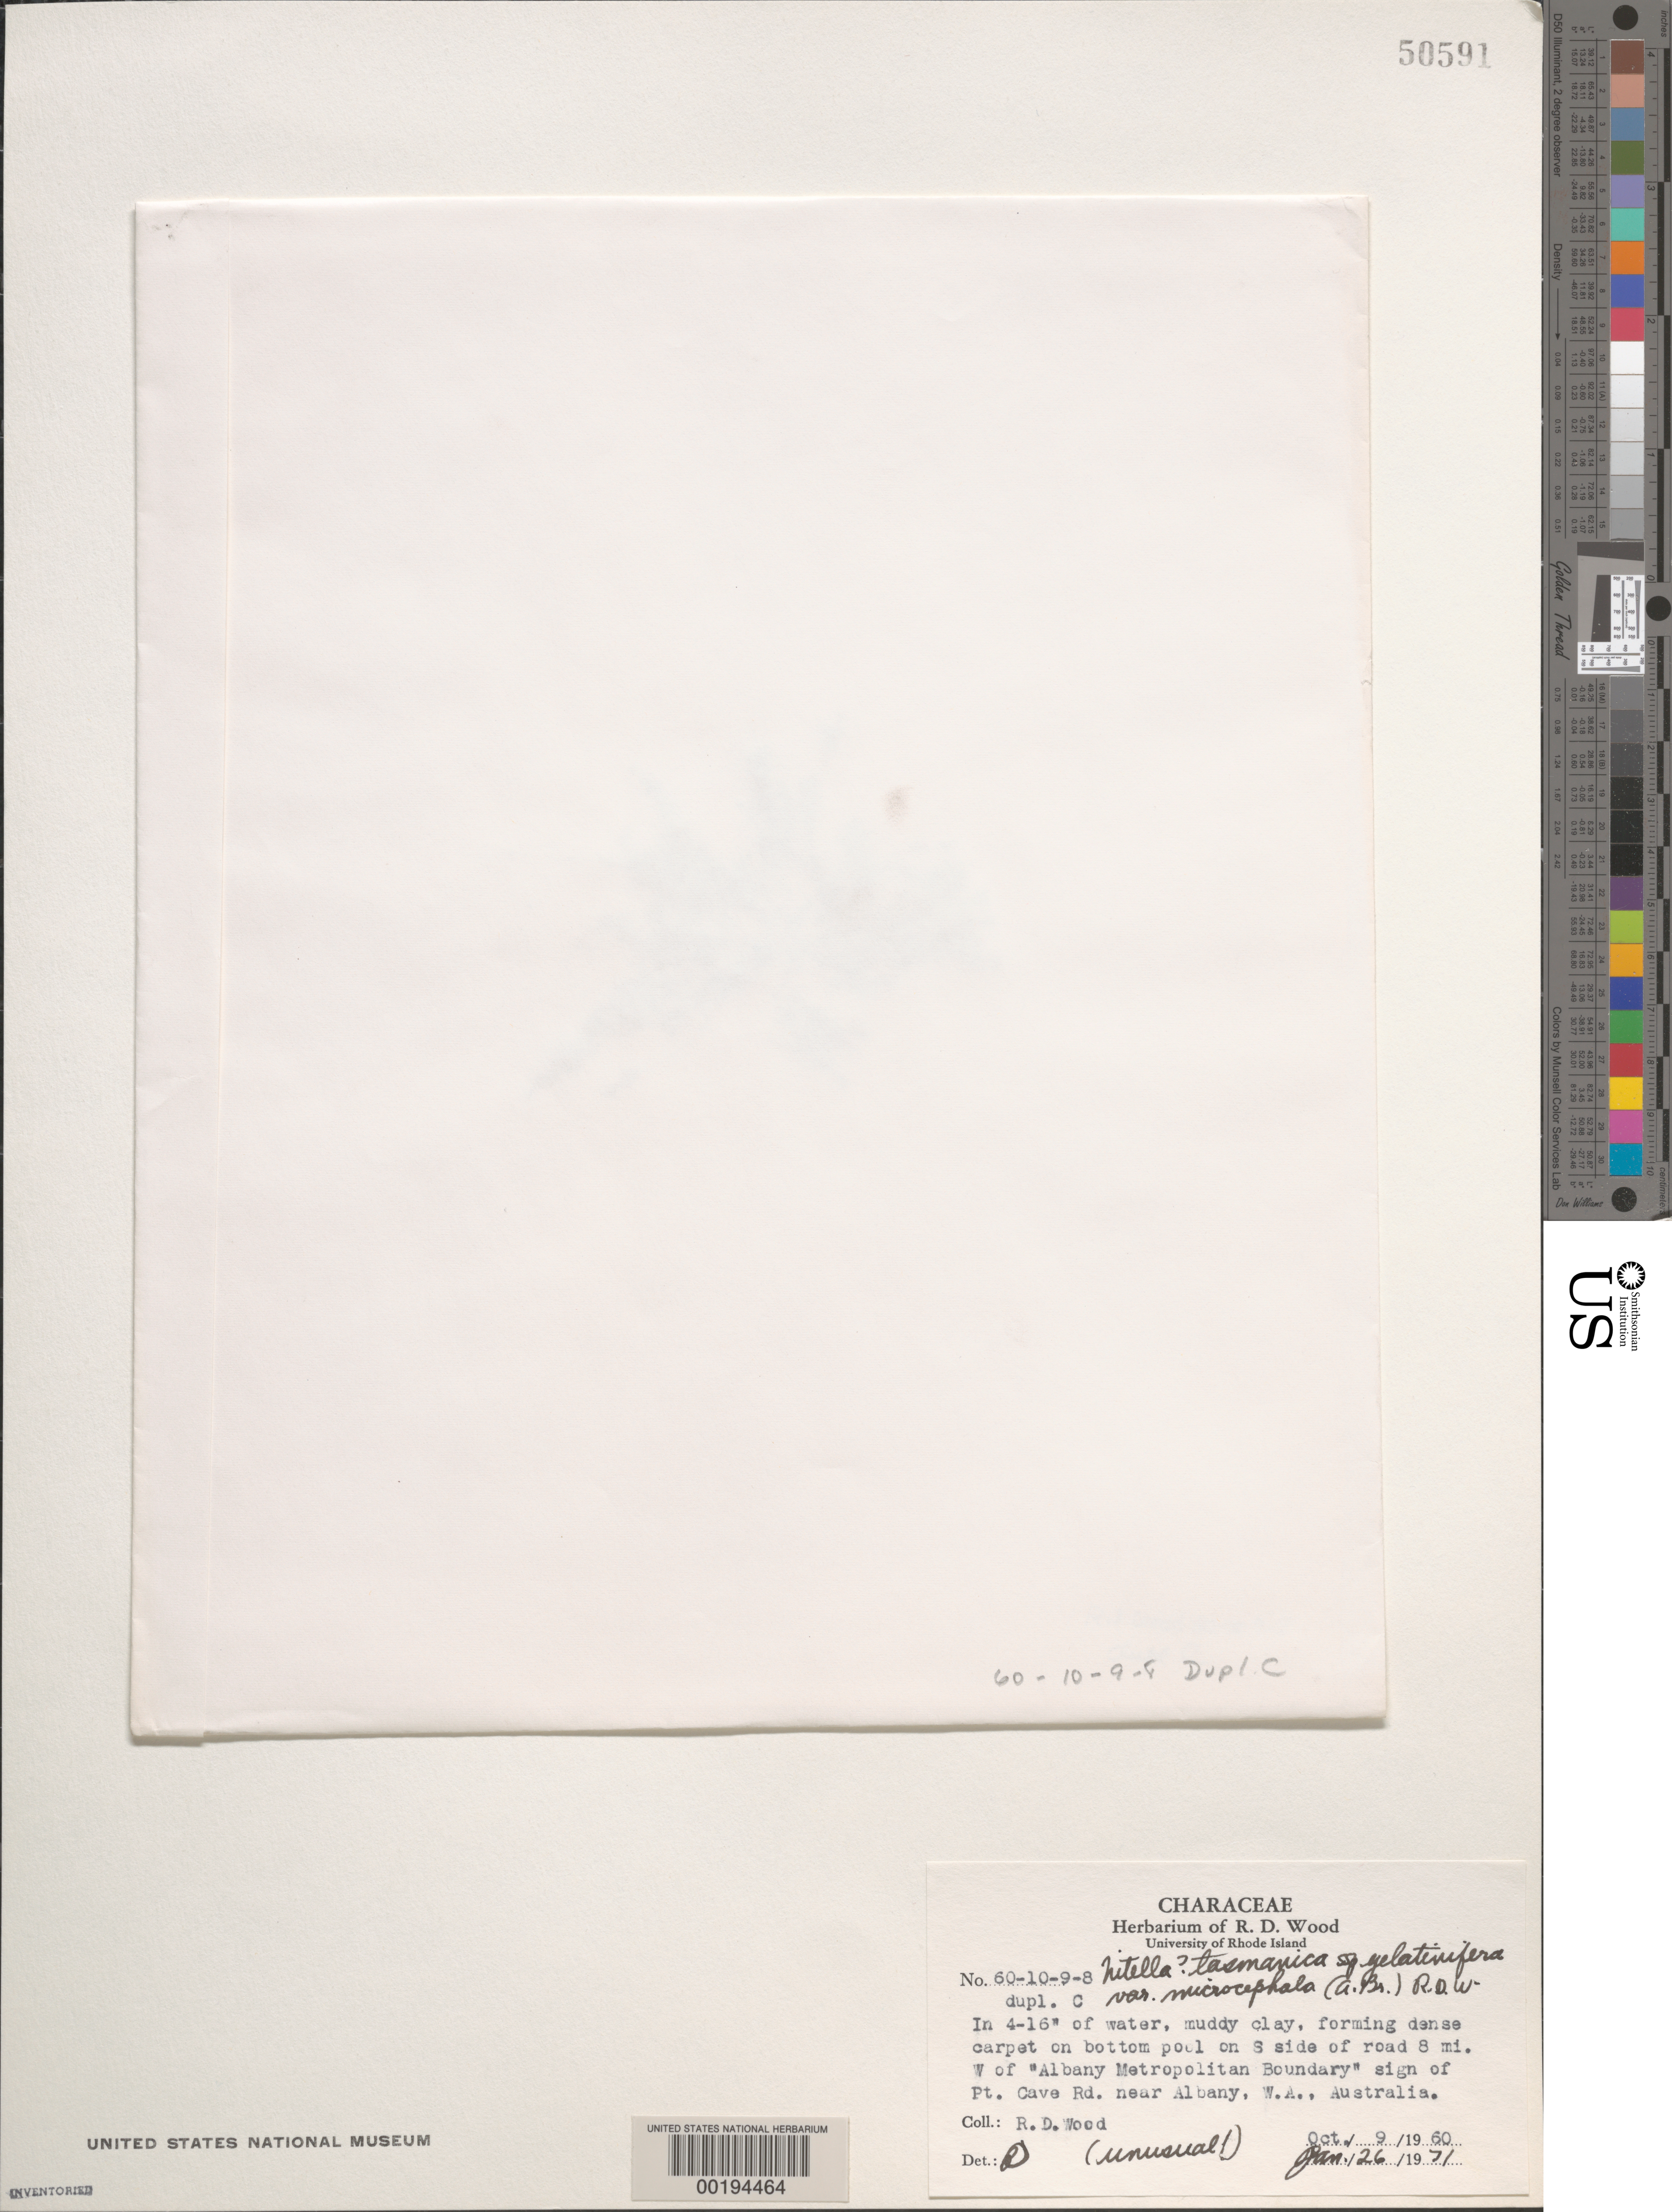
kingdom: Plantae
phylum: Charophyta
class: Charophyceae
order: Charales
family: Characeae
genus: Nitella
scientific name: Nitella tasmanica subsp. gelatinifera var. microcephala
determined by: Wood, R. D.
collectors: R. Wood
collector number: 60-10-9-8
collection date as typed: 09 Oct 1960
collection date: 1960-10-09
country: Australia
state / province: Western Australia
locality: Point cave road near albany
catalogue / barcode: US 50591